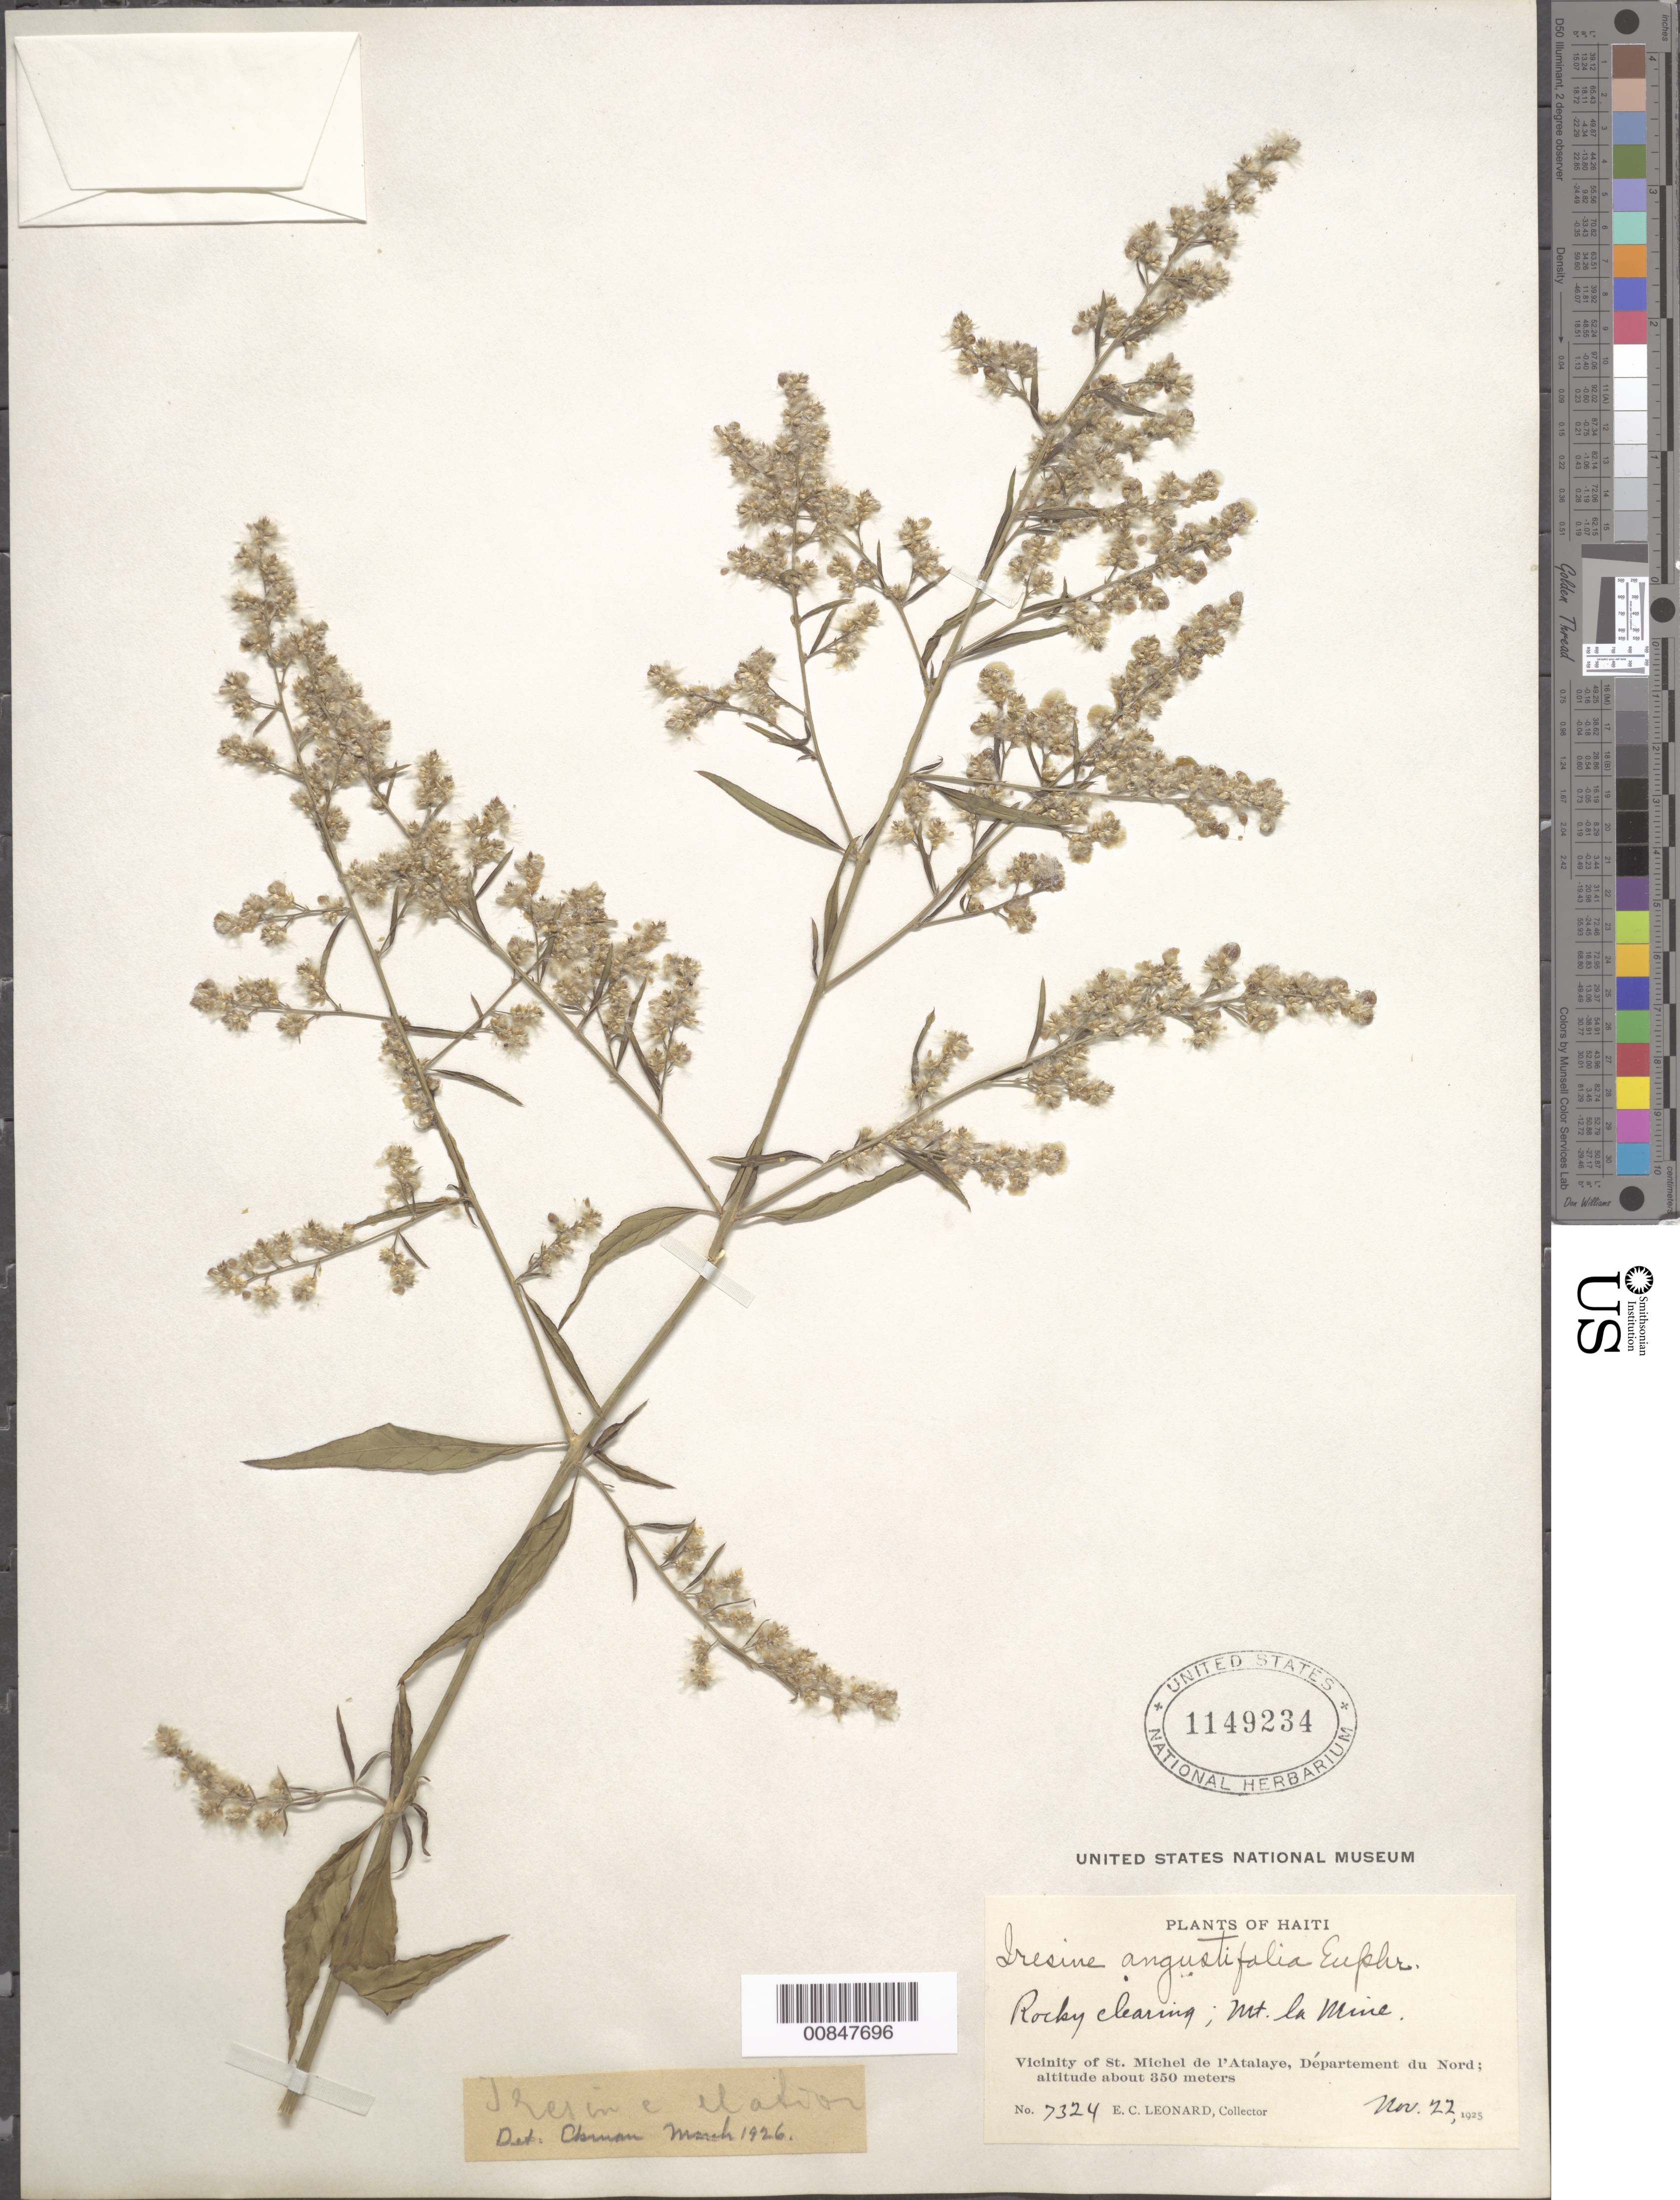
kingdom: Plantae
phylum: Tracheophyta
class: Magnoliopsida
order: Caryophyllales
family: Amaranthaceae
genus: Iresine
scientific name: Iresine angustifolia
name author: Euphrasén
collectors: E. C. Leonard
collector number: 7324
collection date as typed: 22 Nov 1925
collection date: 1925-11-22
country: Haiti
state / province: Nord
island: Hispaniola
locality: Vicinity of St. Michel de l'Atalaye. Mt. la Mine.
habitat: Rocky clearing.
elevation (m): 350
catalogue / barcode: US 1149234